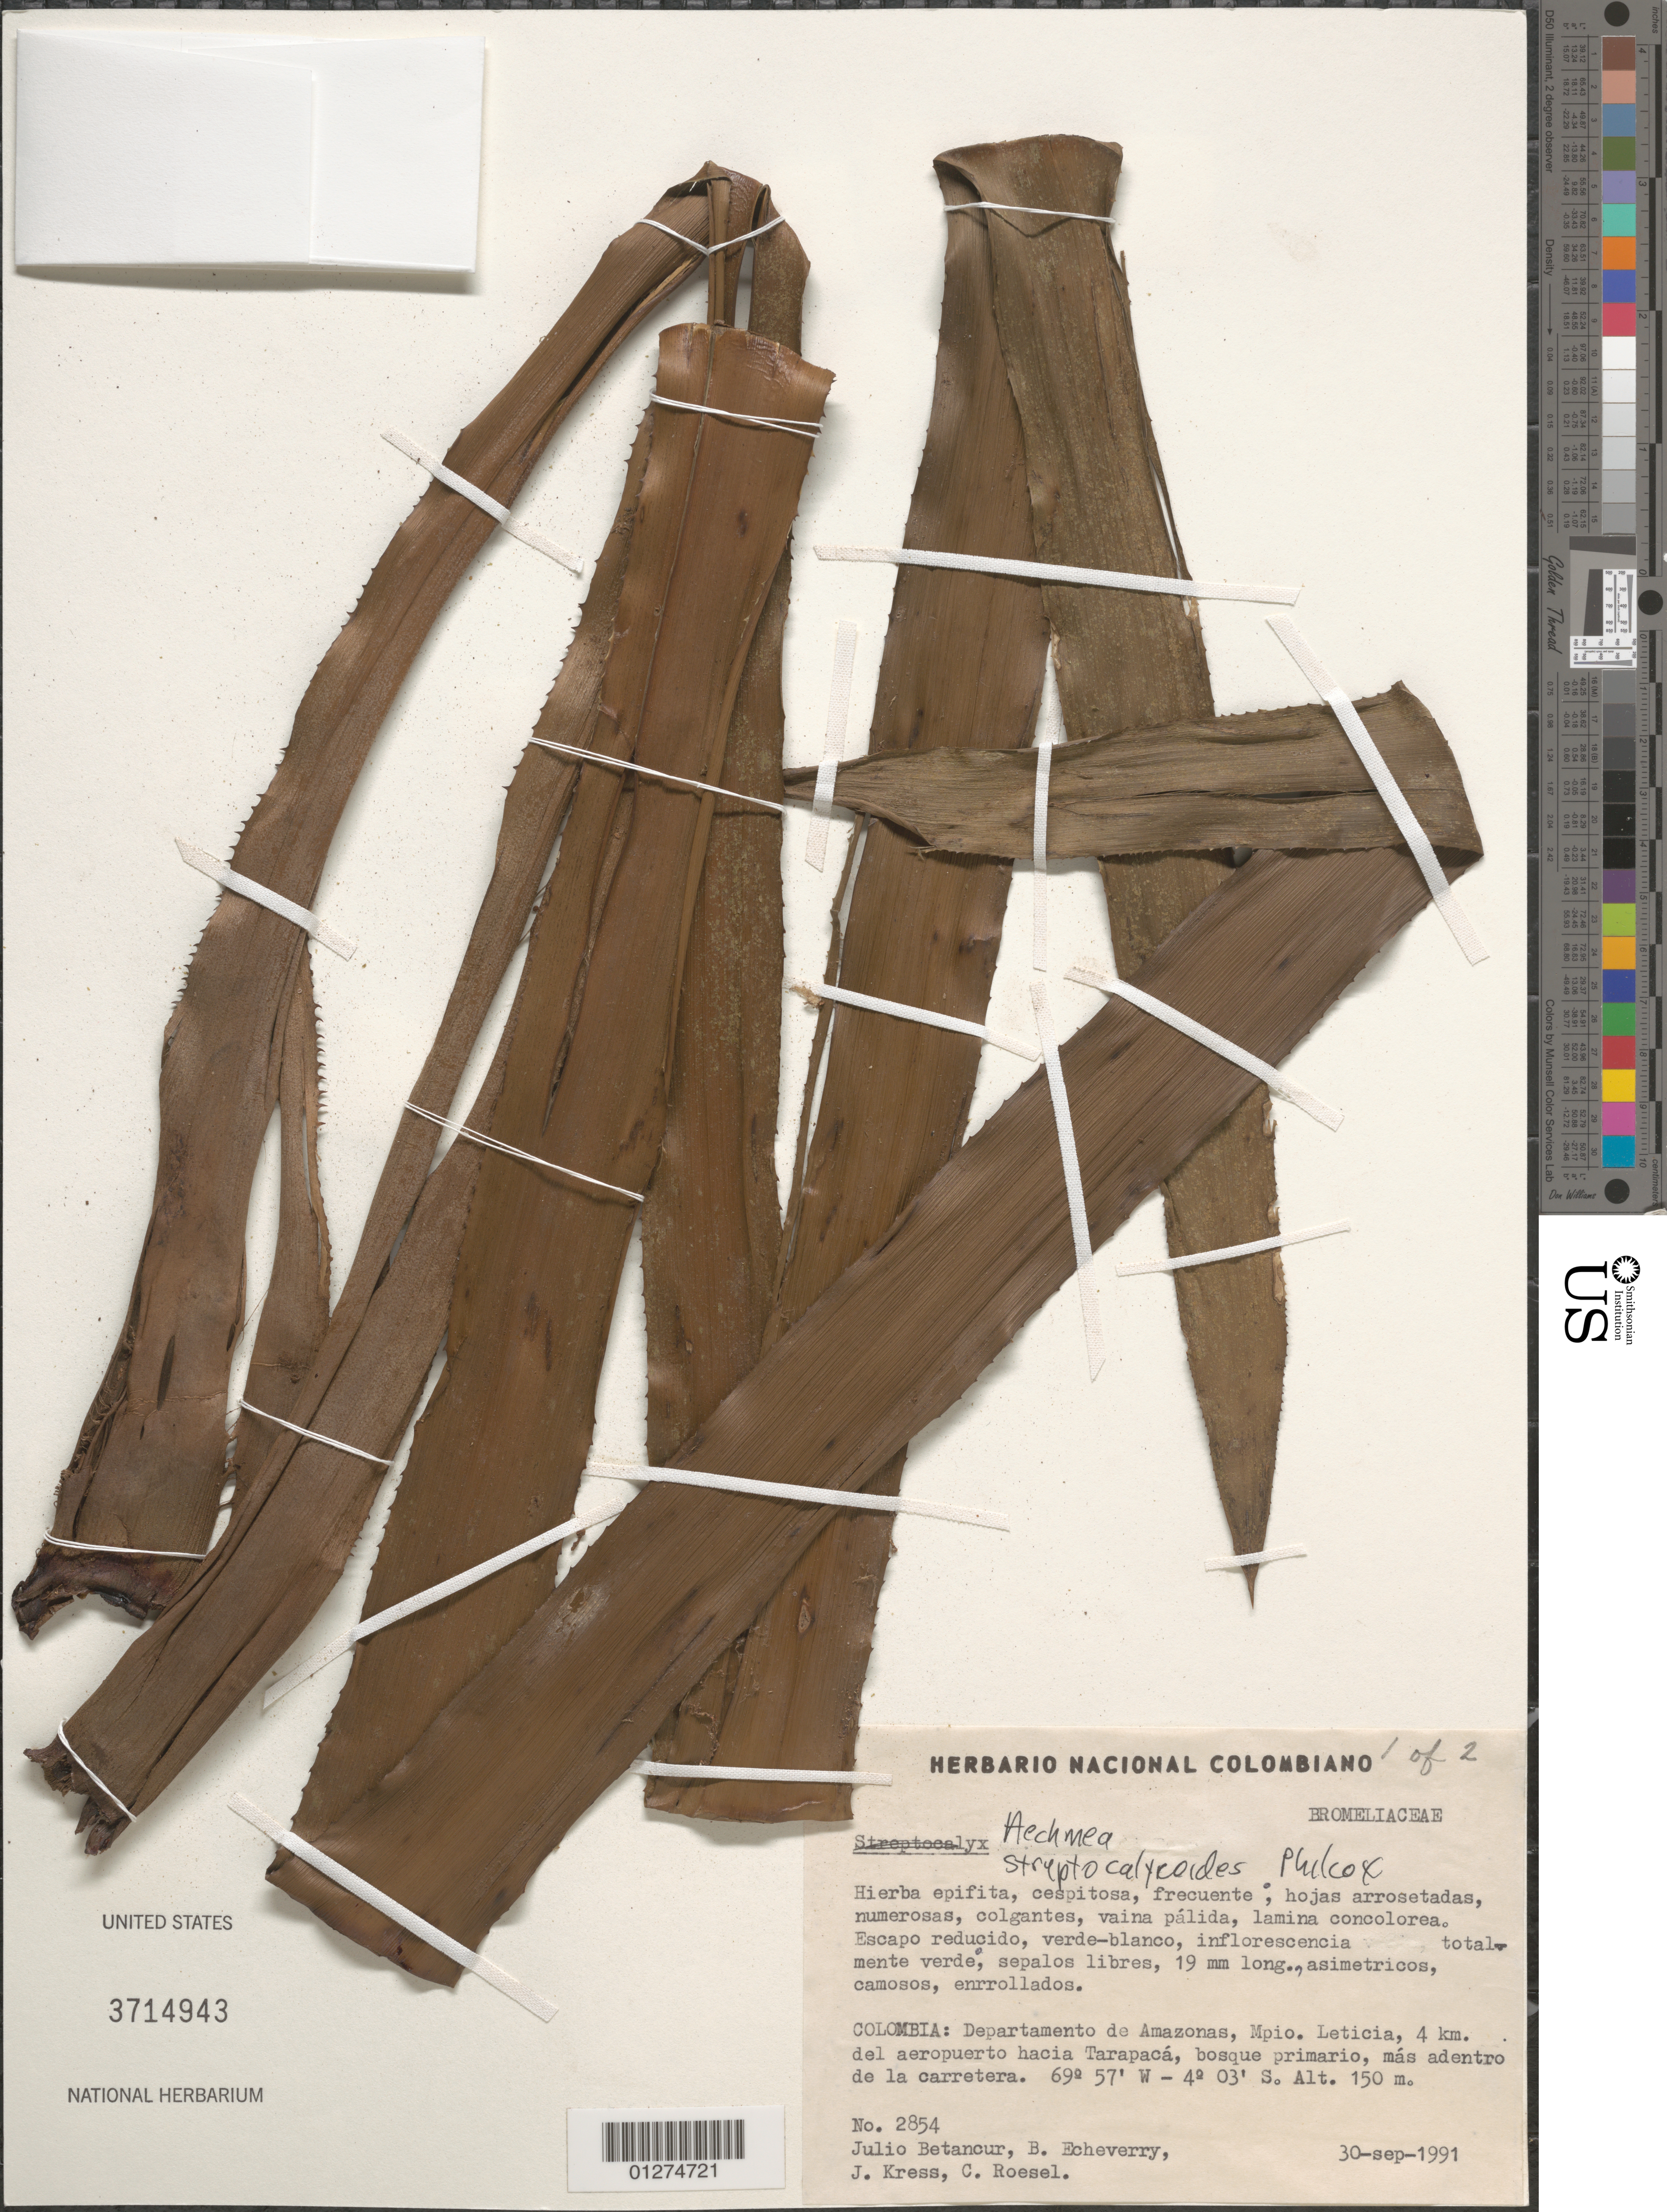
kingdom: Plantae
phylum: Tracheophyta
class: Liliopsida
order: Poales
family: Bromeliaceae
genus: Aechmea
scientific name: Aechmea streptocalycoides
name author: Philcox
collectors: J. C. Betancur, B. Echeverry, W. J. Kress & C. S. Roesel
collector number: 2854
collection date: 1991-09-30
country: Colombia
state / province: Amazônas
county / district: Leticia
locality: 4 km del aeropuerto hacia Tarapaca, bosque primario mas adrentro de la carretera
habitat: bosque primario mas adentro de la carretera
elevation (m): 150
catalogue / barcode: US 3714943